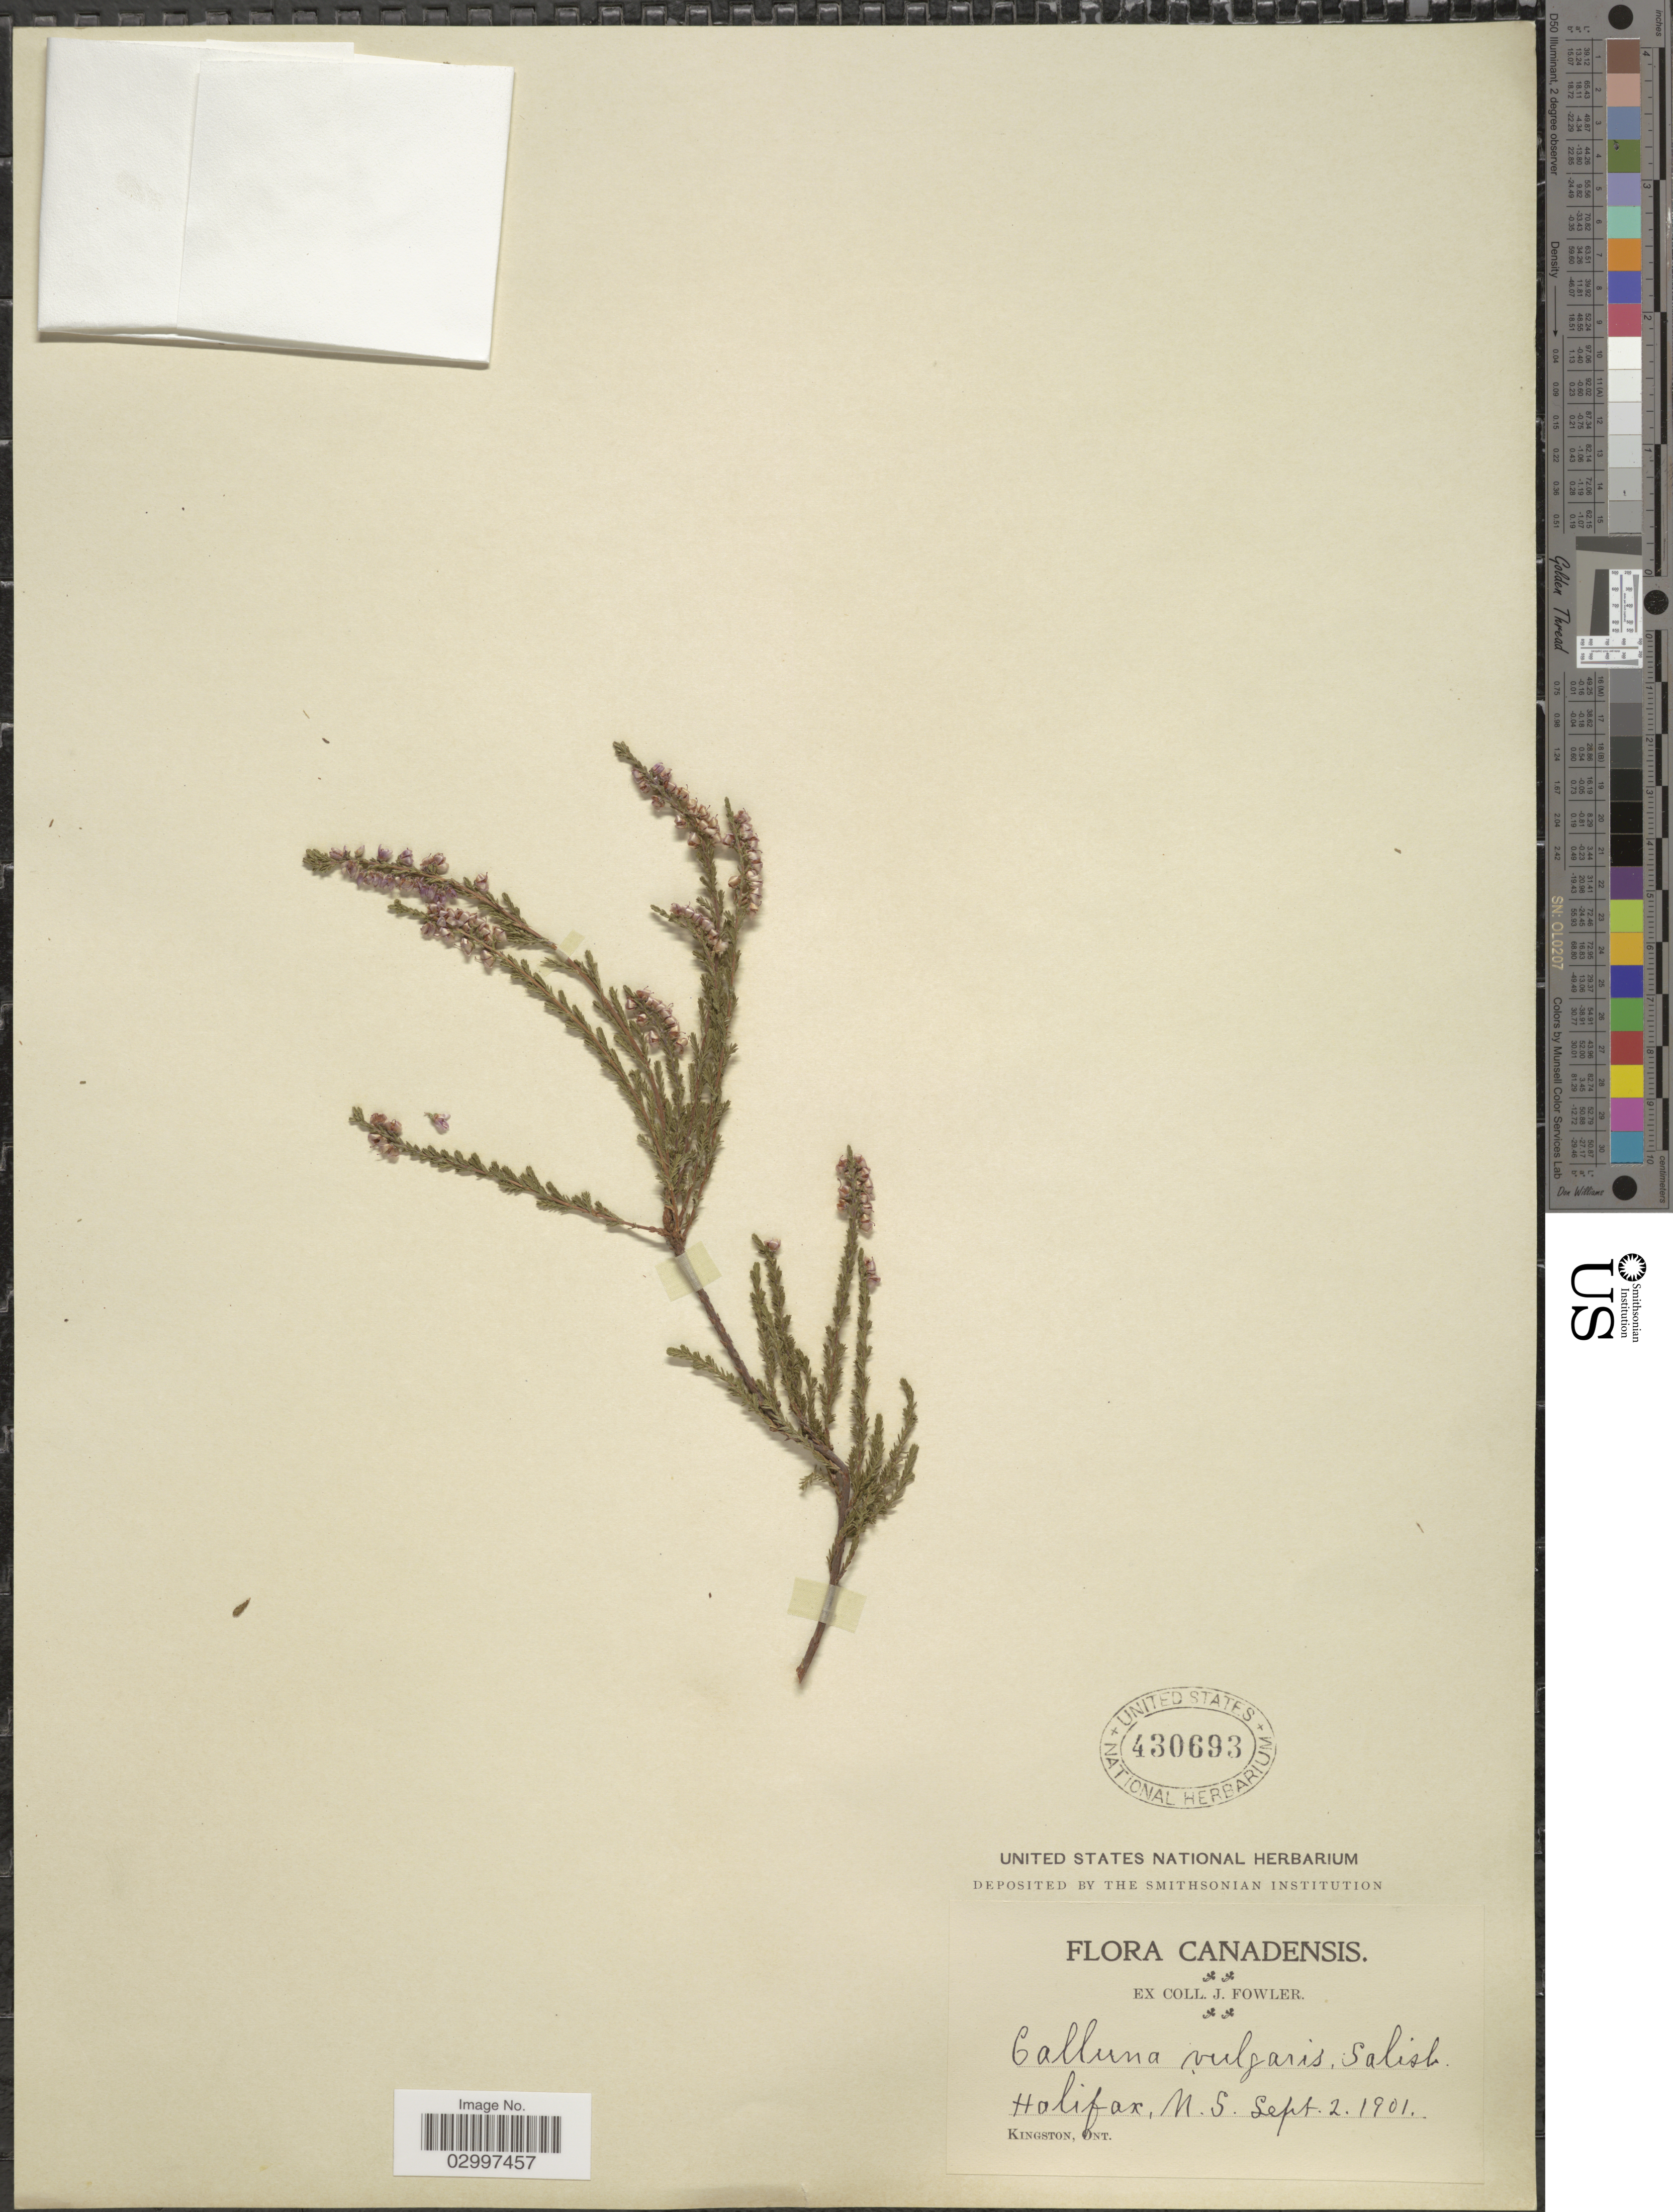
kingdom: Plantae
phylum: Tracheophyta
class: Magnoliopsida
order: Ericales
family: Ericaceae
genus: Calluna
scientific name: Calluna vulgaris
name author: (L.) Hull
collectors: J. Fowler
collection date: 1901-09-02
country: Canada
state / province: Nova Scotia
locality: Halifax, N. S.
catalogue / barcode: US 430693